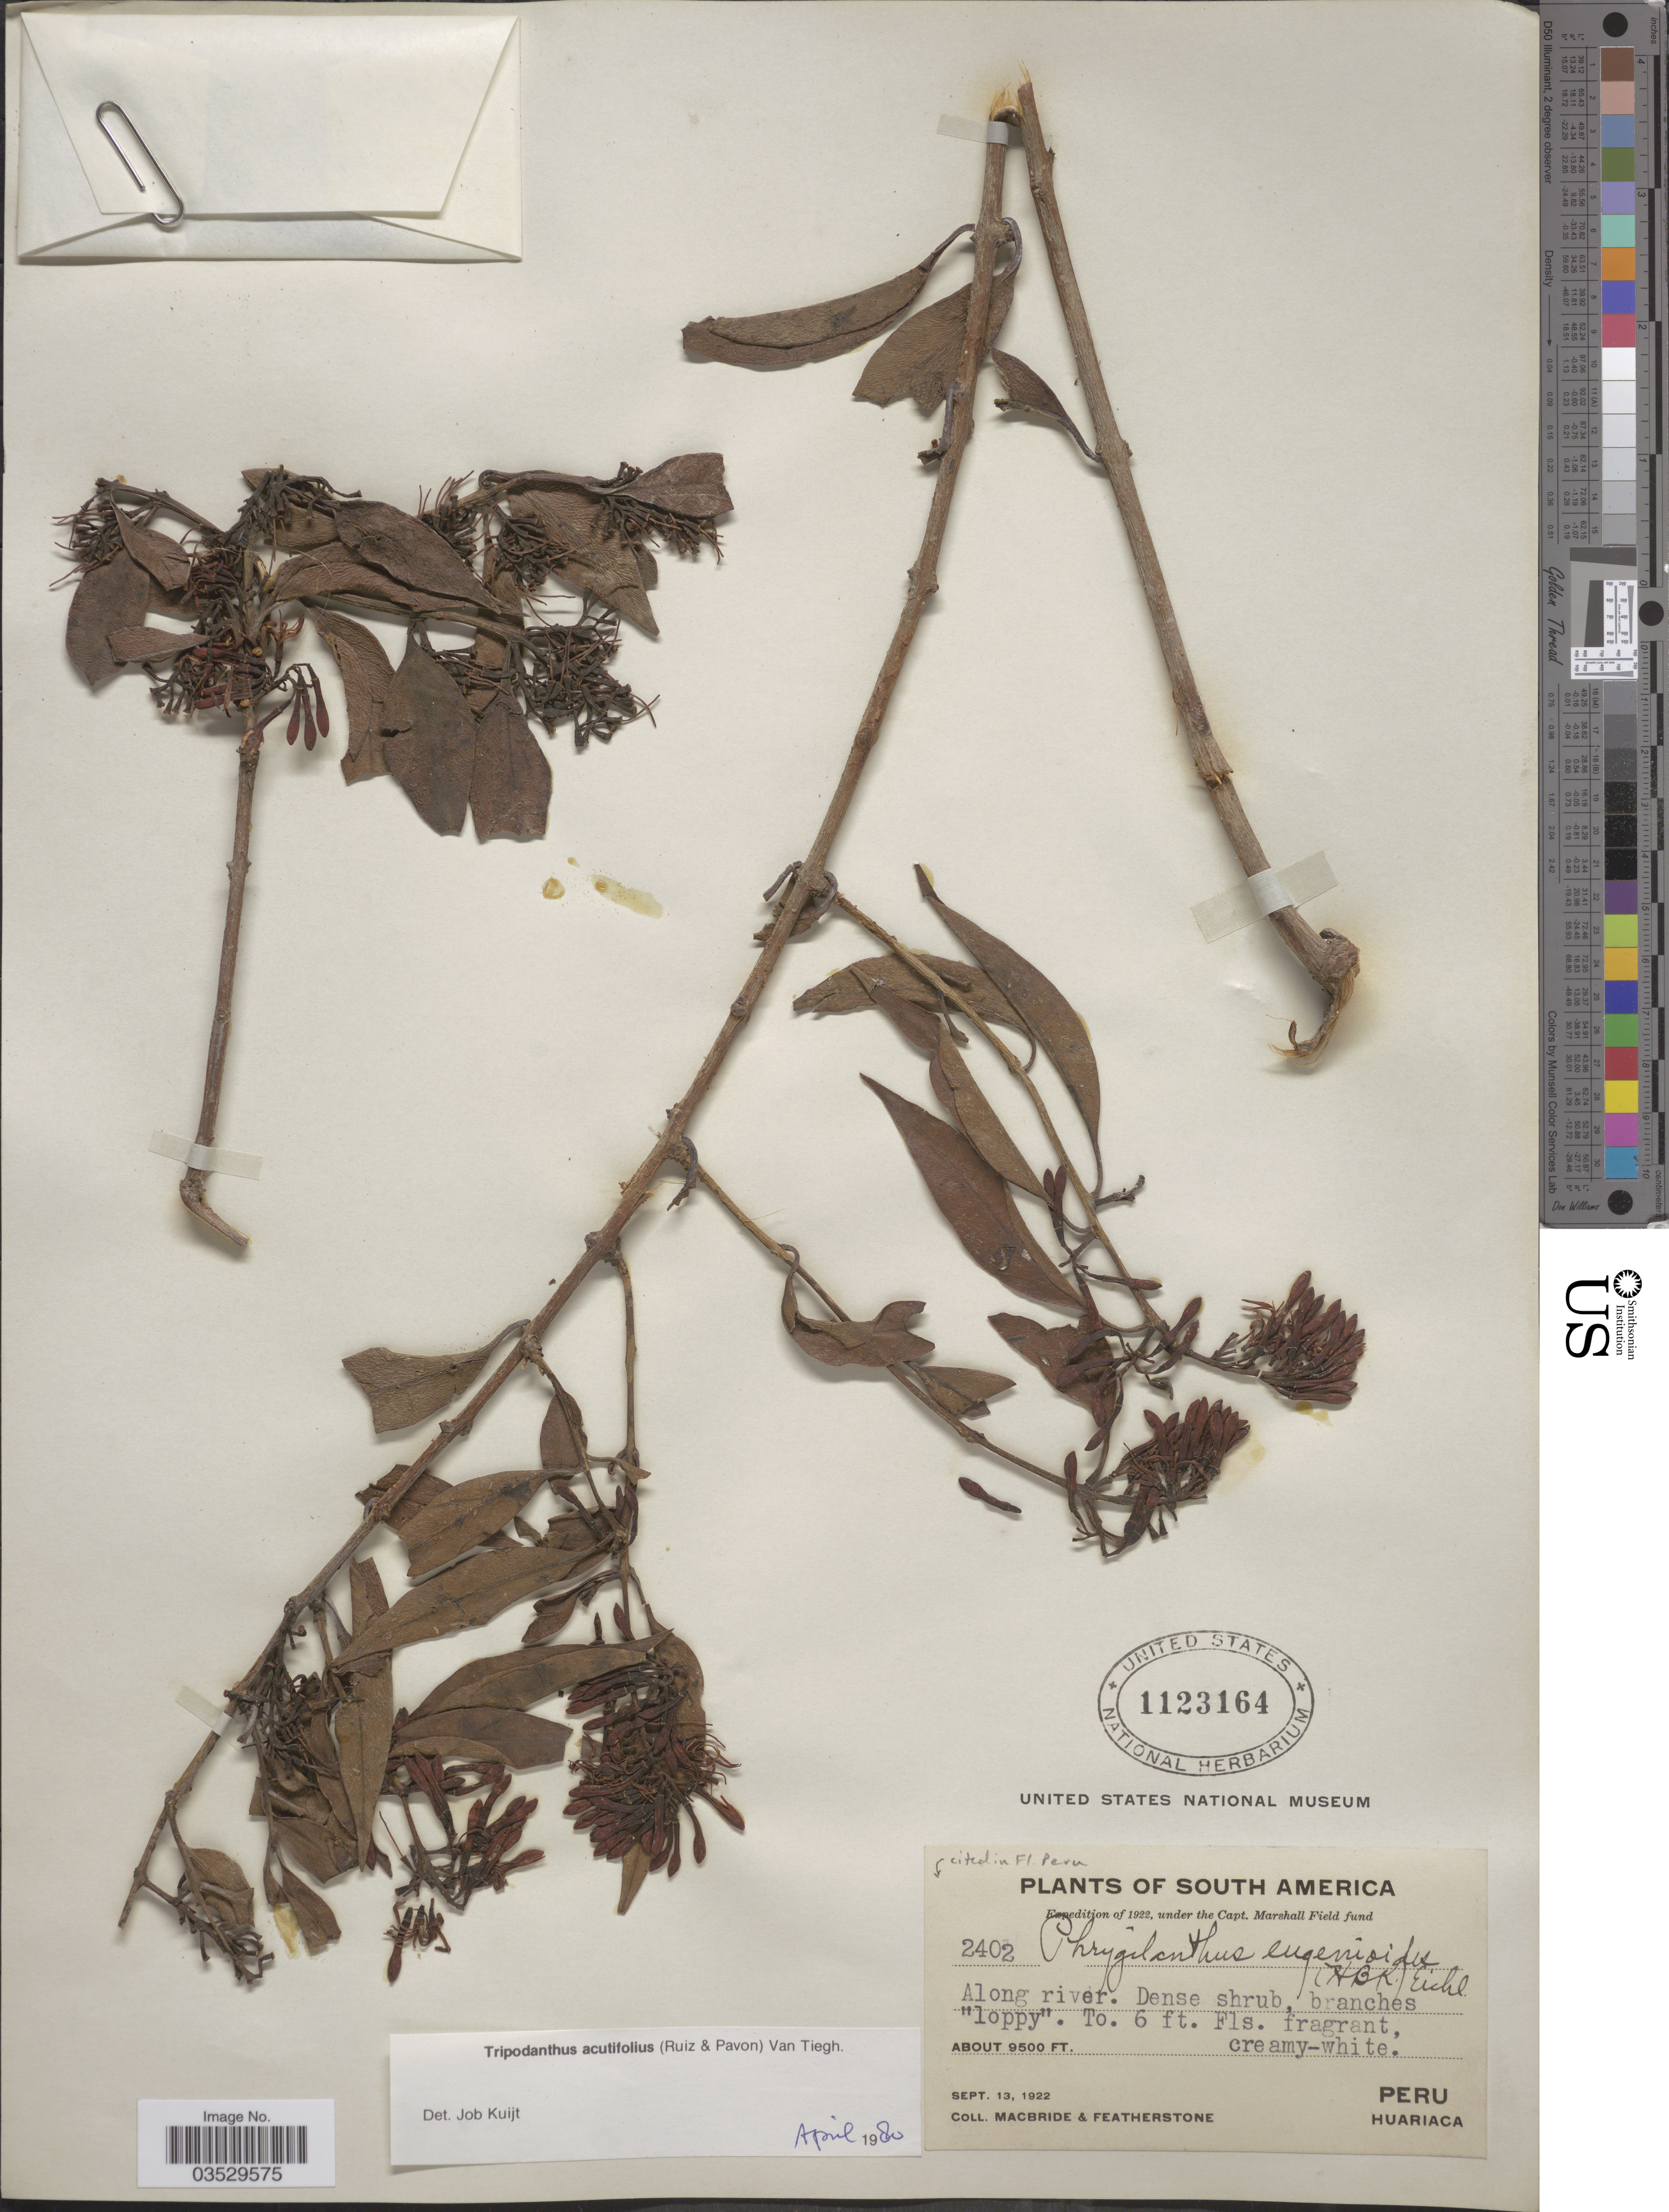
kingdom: Plantae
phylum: Tracheophyta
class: Magnoliopsida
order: Santalales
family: Loranthaceae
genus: Tripodanthus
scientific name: Tripodanthus acutifolius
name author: Tiegh.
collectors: Macbride, -- & -. Featherstone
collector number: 2402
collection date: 1922-09-13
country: Peru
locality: Along river. Huariaca.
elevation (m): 2896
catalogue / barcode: US 1123164